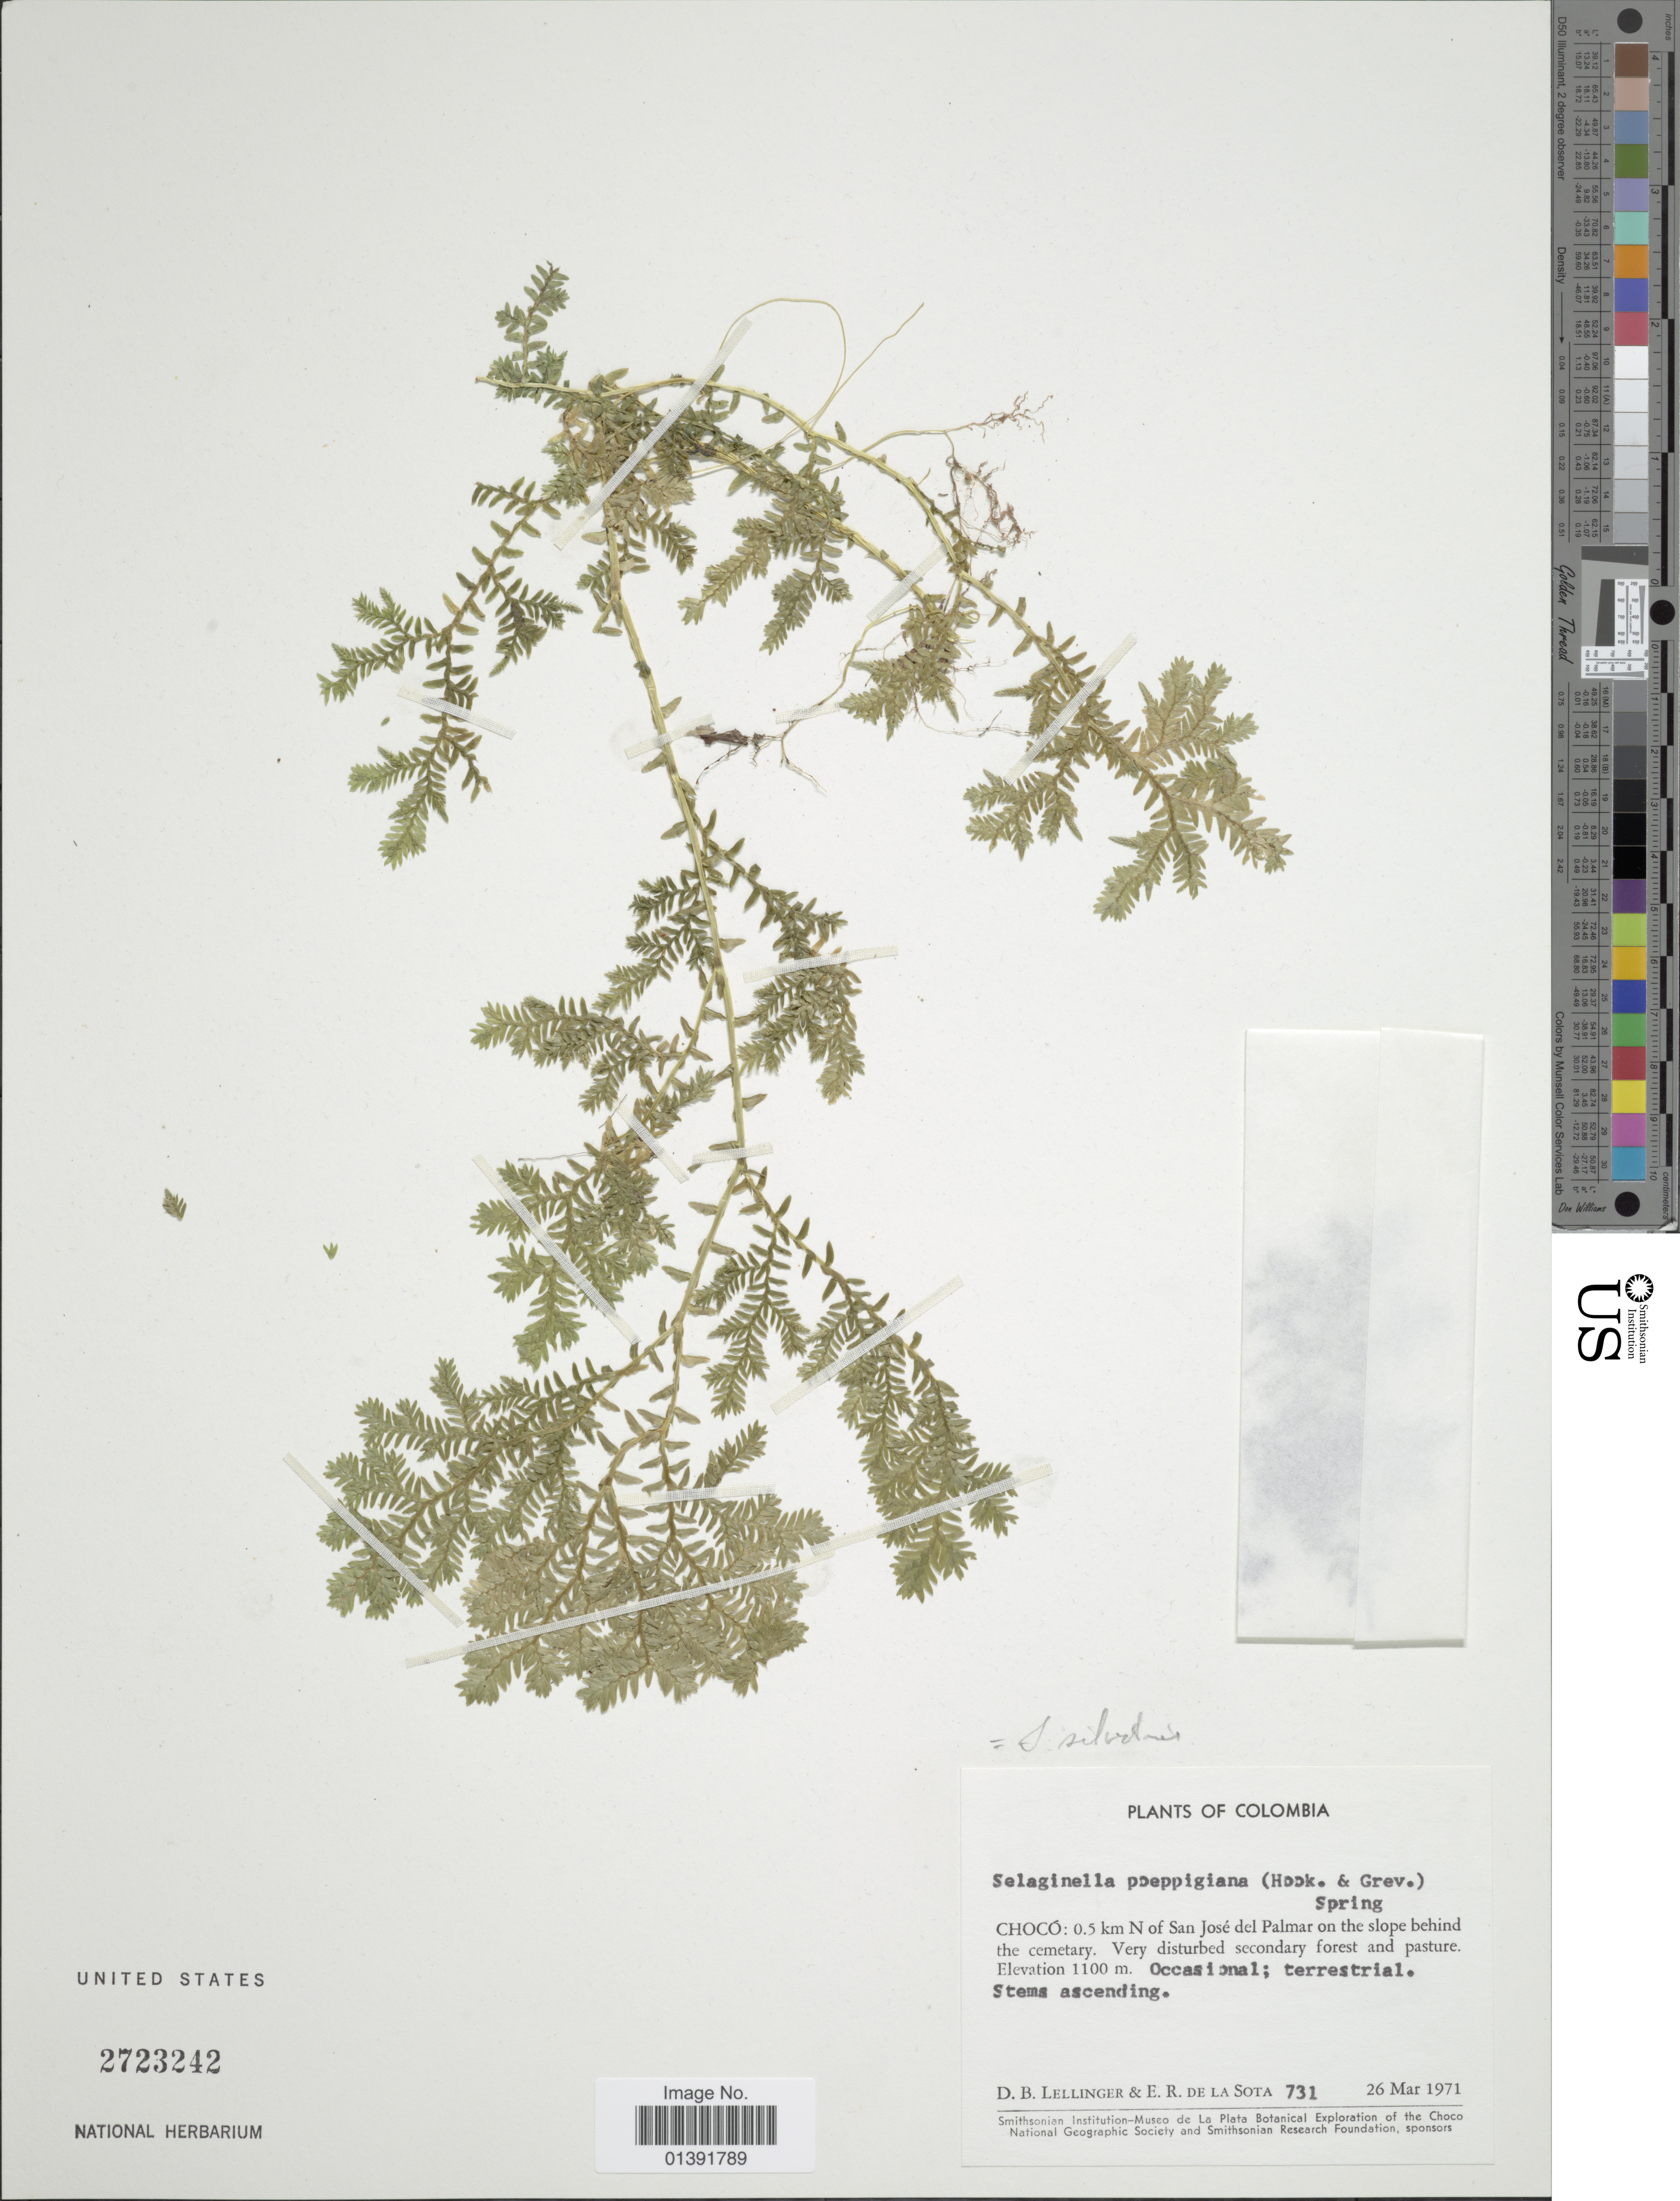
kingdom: Plantae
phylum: Tracheophyta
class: Lycopodiopsida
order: Selaginellales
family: Selaginellaceae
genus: Selaginella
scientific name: Selaginella silvestris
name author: Aspl.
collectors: D. B. Lellinger & E. R. de la Sota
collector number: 731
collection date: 1971-03-26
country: Colombia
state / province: Chocó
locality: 0.5 km N of San José del Palmar on the slope behind the cemetary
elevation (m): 1100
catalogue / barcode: US 2723242